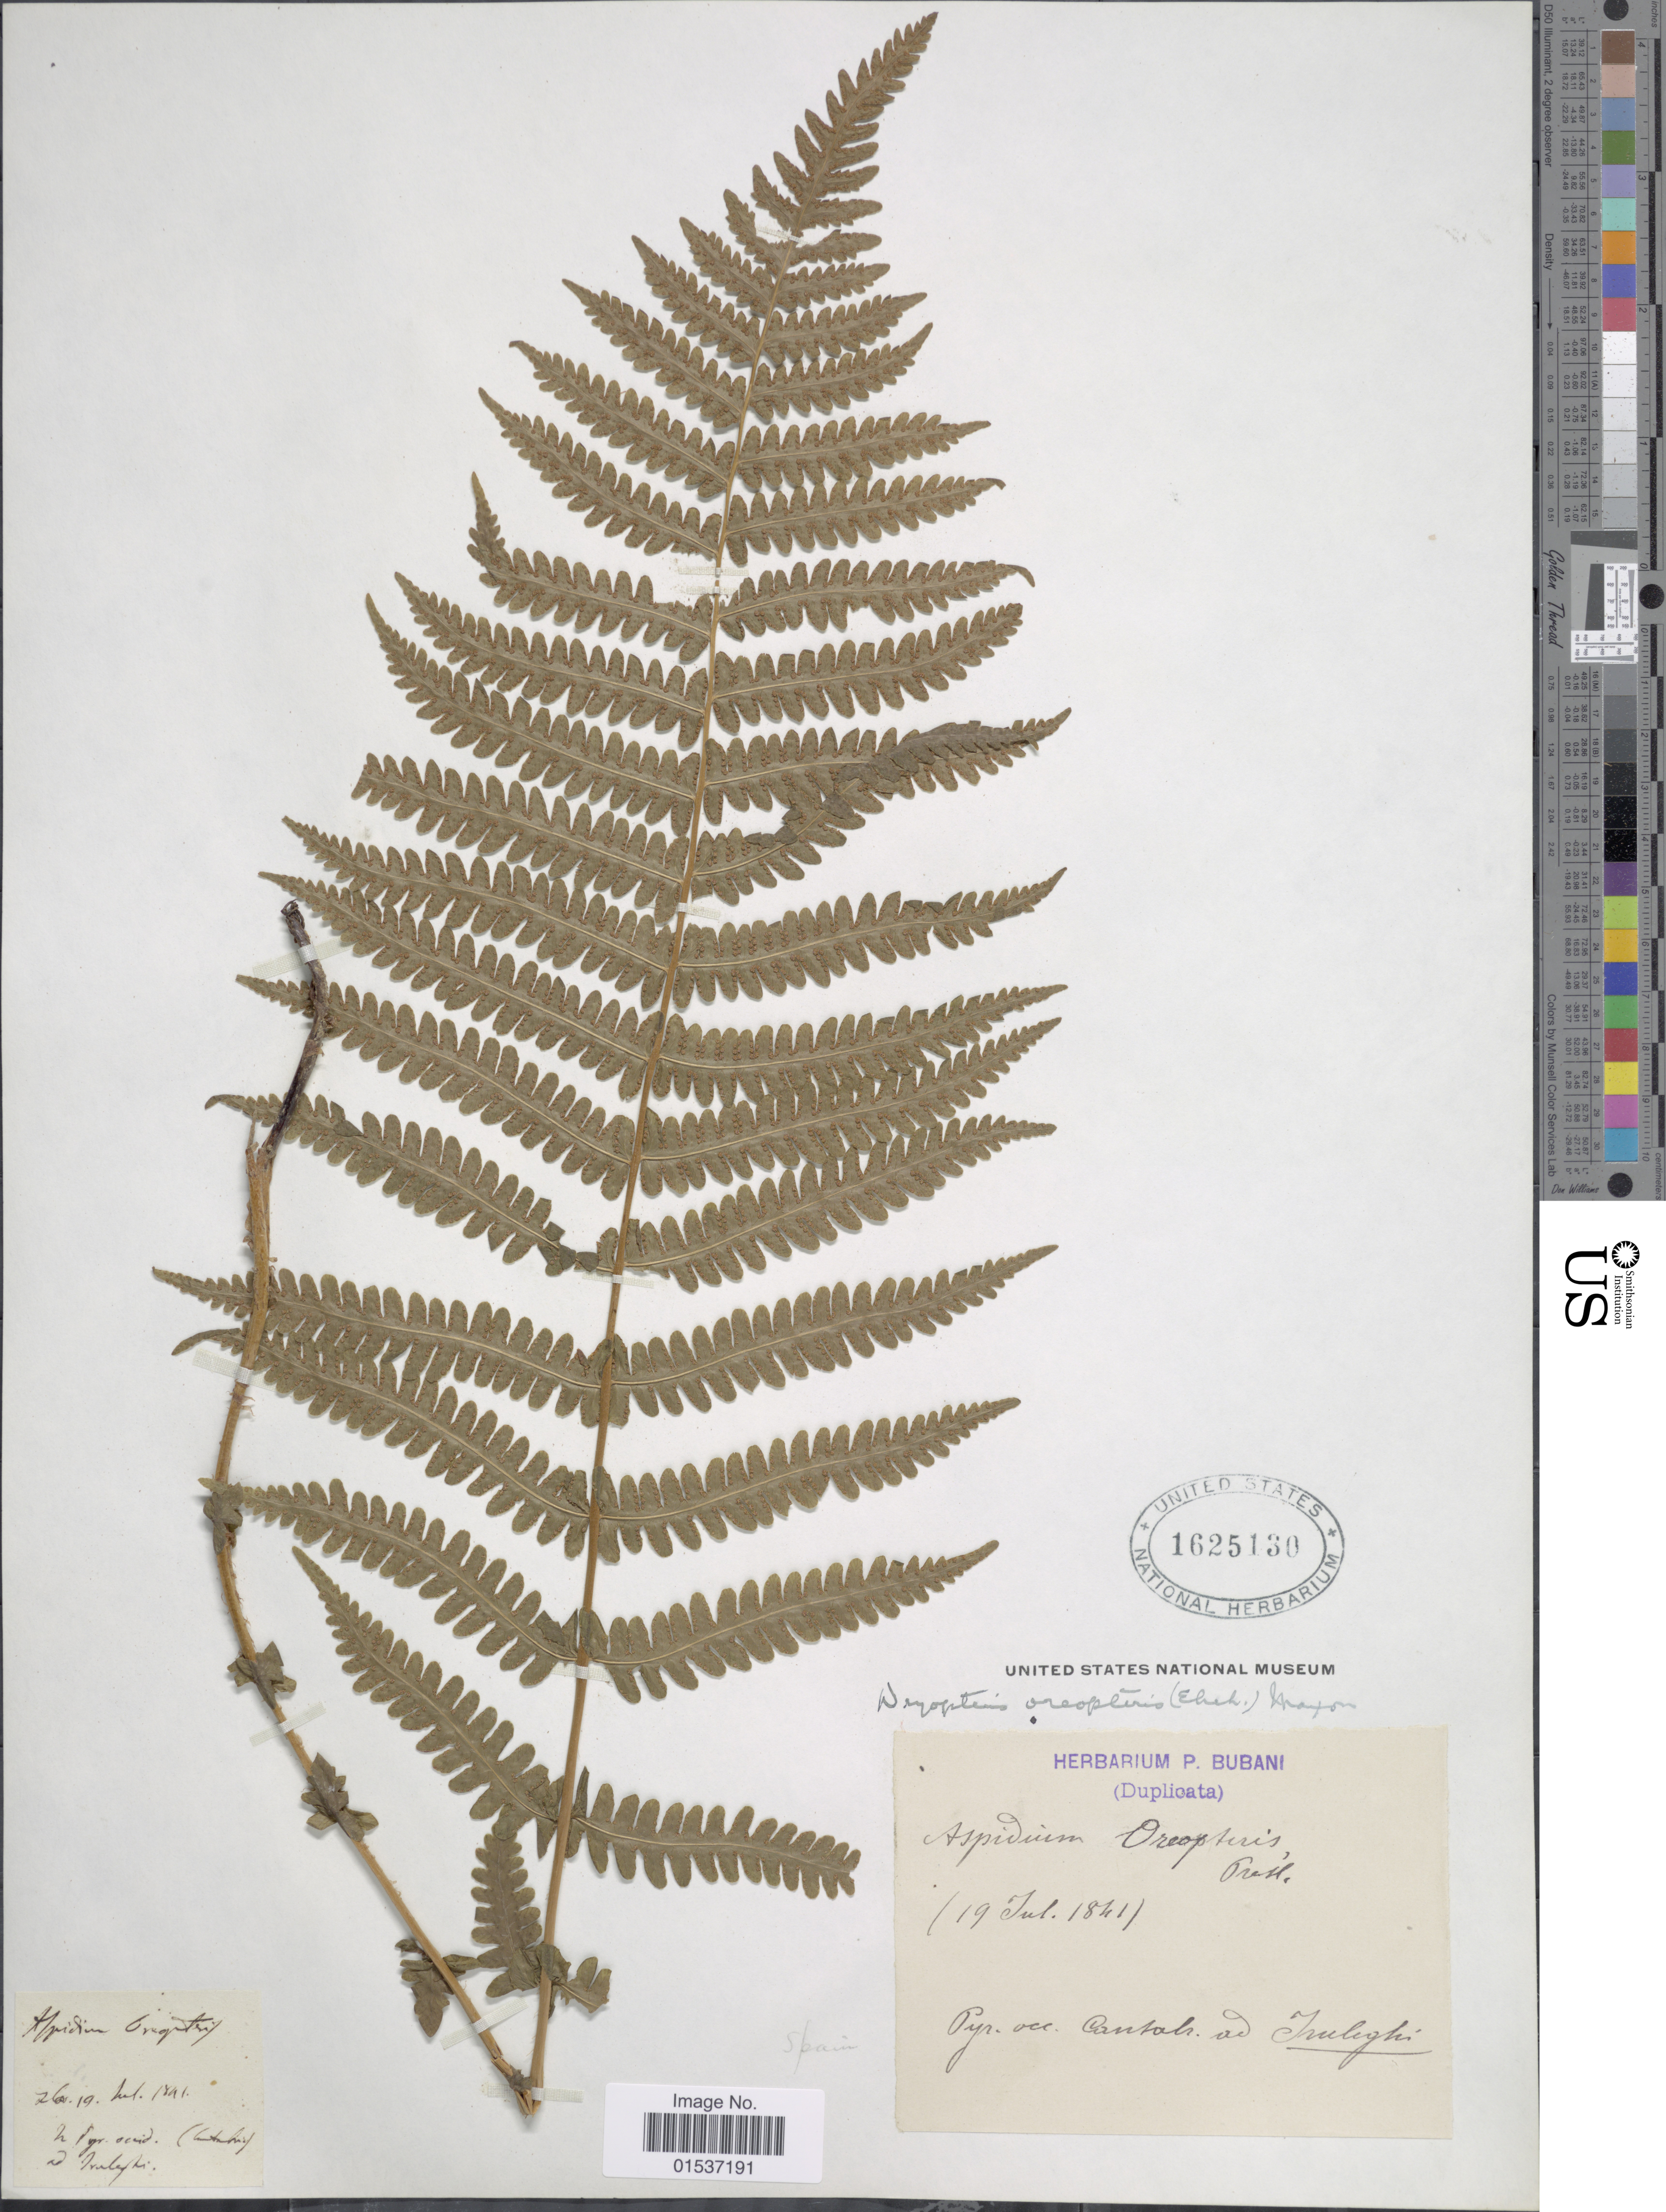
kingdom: Plantae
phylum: Tracheophyta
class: Polypodiopsida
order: Polypodiales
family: Thelypteridaceae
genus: Oreopteris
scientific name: Oreopteris limbosperma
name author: (All.) K. Iwats.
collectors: ex herb. P. Bubani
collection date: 1841-07-19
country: France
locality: Pyr. occ. Cantalr. ad Irulighi.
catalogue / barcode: US 1625130